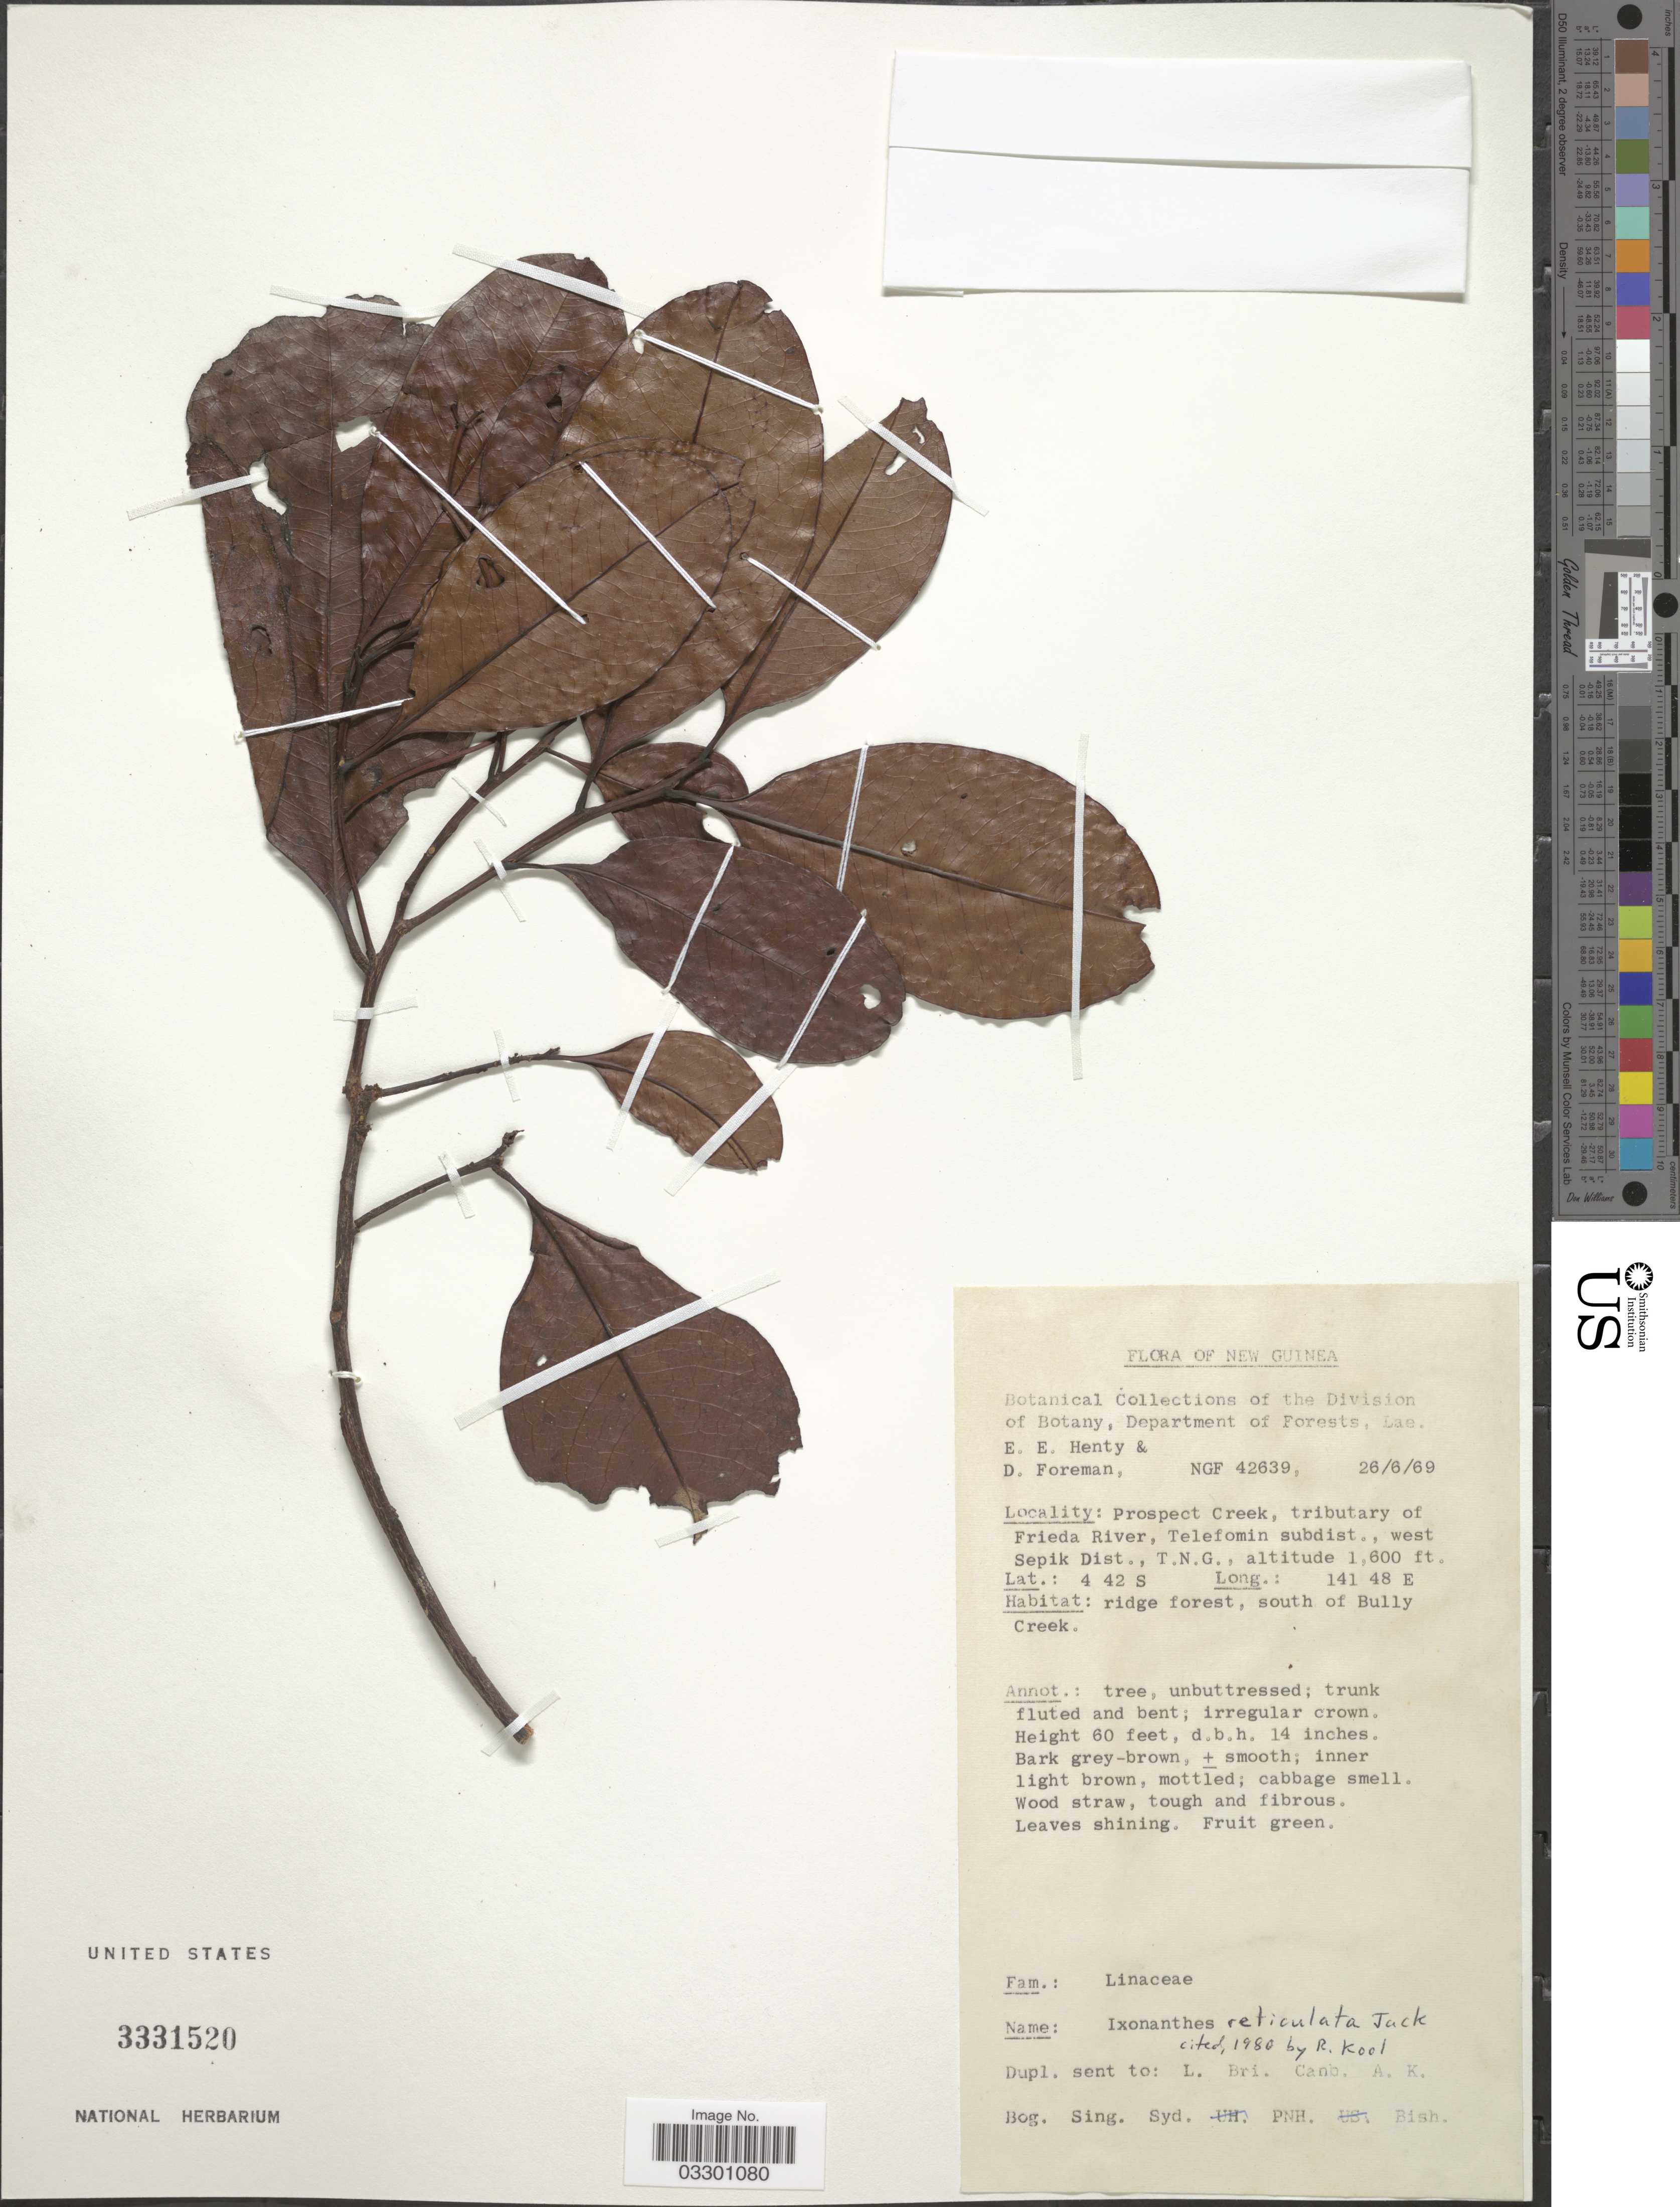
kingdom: Plantae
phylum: Tracheophyta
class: Magnoliopsida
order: Malpighiales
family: Ixonanthaceae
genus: Ixonanthes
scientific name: Ixonanthes reticulata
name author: Jack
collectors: E. Henty & D. Foreman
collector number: NGF 42639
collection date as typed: Transcribed d/m/y: 26/6/69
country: Papua New Guinea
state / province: Sandaun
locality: New Guinea. Prospect Creek, tributary of Frieda River, Telefomin subdist., west Sepik Dist., T.N.G., ridge forest, south of Bully Creek.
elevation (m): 183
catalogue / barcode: US 3331520